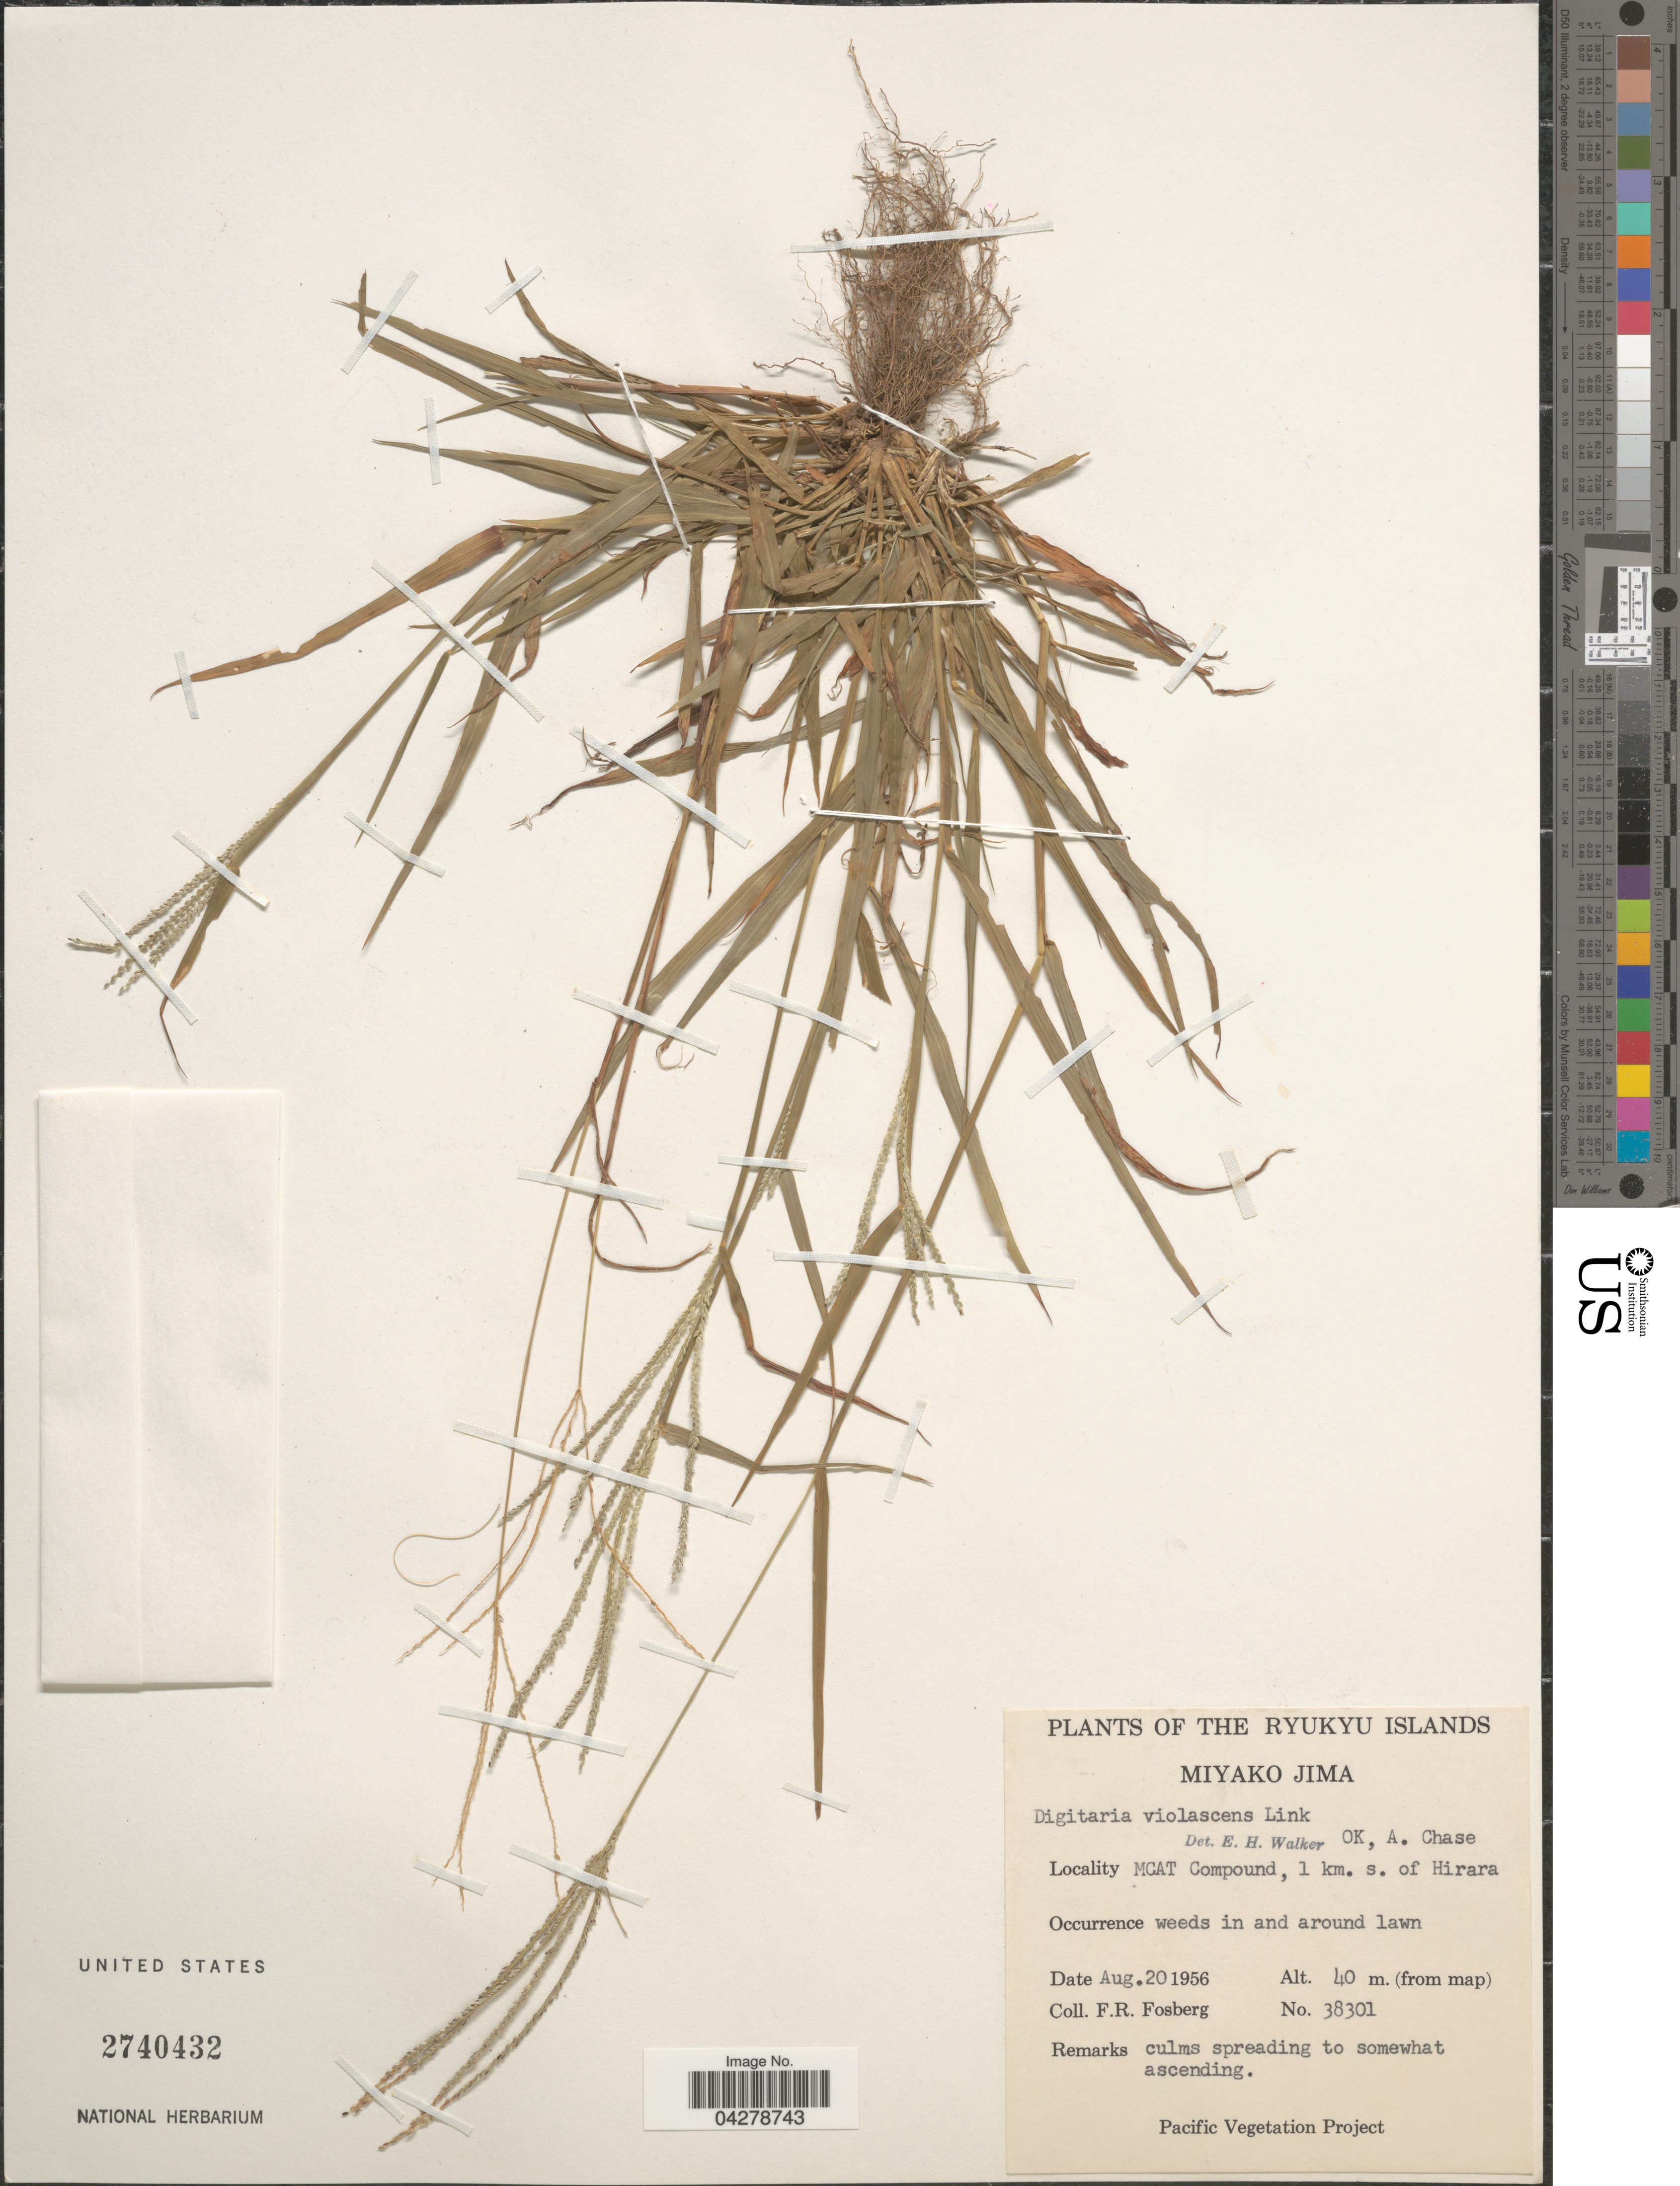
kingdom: Plantae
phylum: Tracheophyta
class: Liliopsida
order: Poales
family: Poaceae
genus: Digitaria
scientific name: Digitaria violascens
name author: Link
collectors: F. R. Fosberg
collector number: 38301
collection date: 1956-08-20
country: Japan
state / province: Okinawa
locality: The Ryukyu Islands. Miyako Jima. MGAT Compound, 1 km. s. of Hirara.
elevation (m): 40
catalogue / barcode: US 2740432